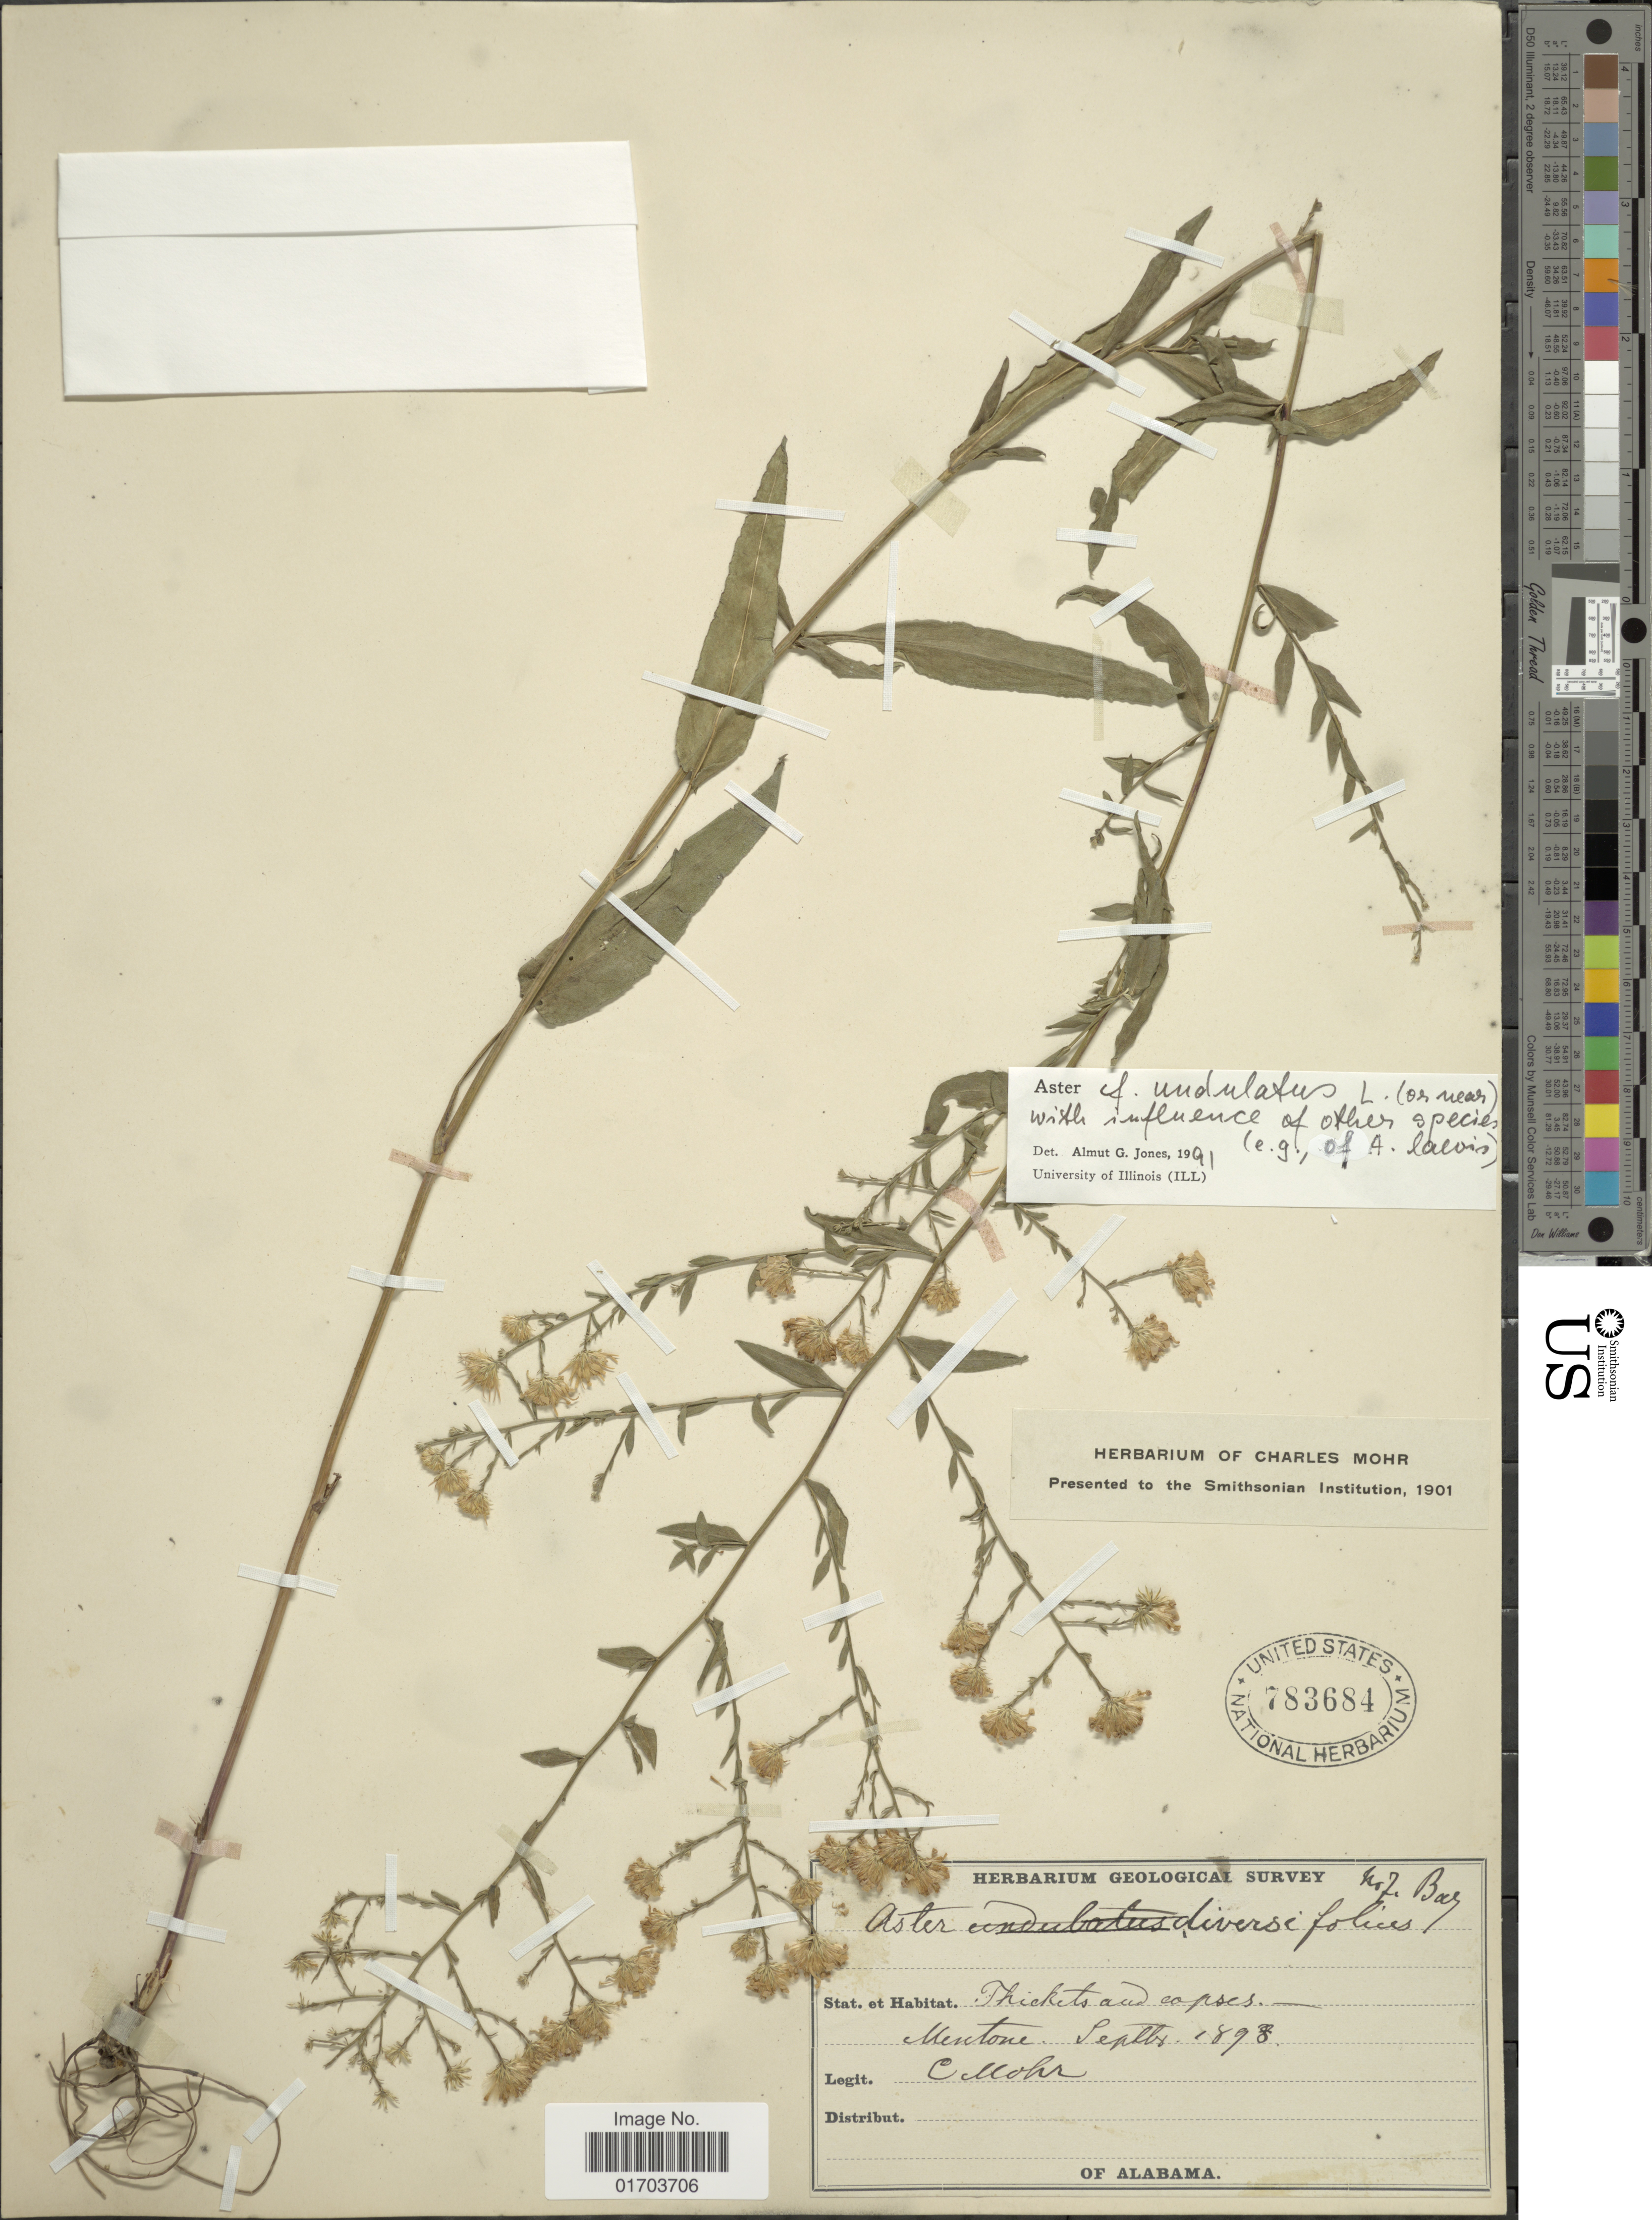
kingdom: Plantae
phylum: Tracheophyta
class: Magnoliopsida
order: Asterales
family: Asteraceae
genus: Symphyotrichum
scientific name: Symphyotrichum undulatum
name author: (L.) G.L. Nesom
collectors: C. T. Mohr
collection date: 1898-09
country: United States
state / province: Alabama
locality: Mentone.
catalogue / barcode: US 783684